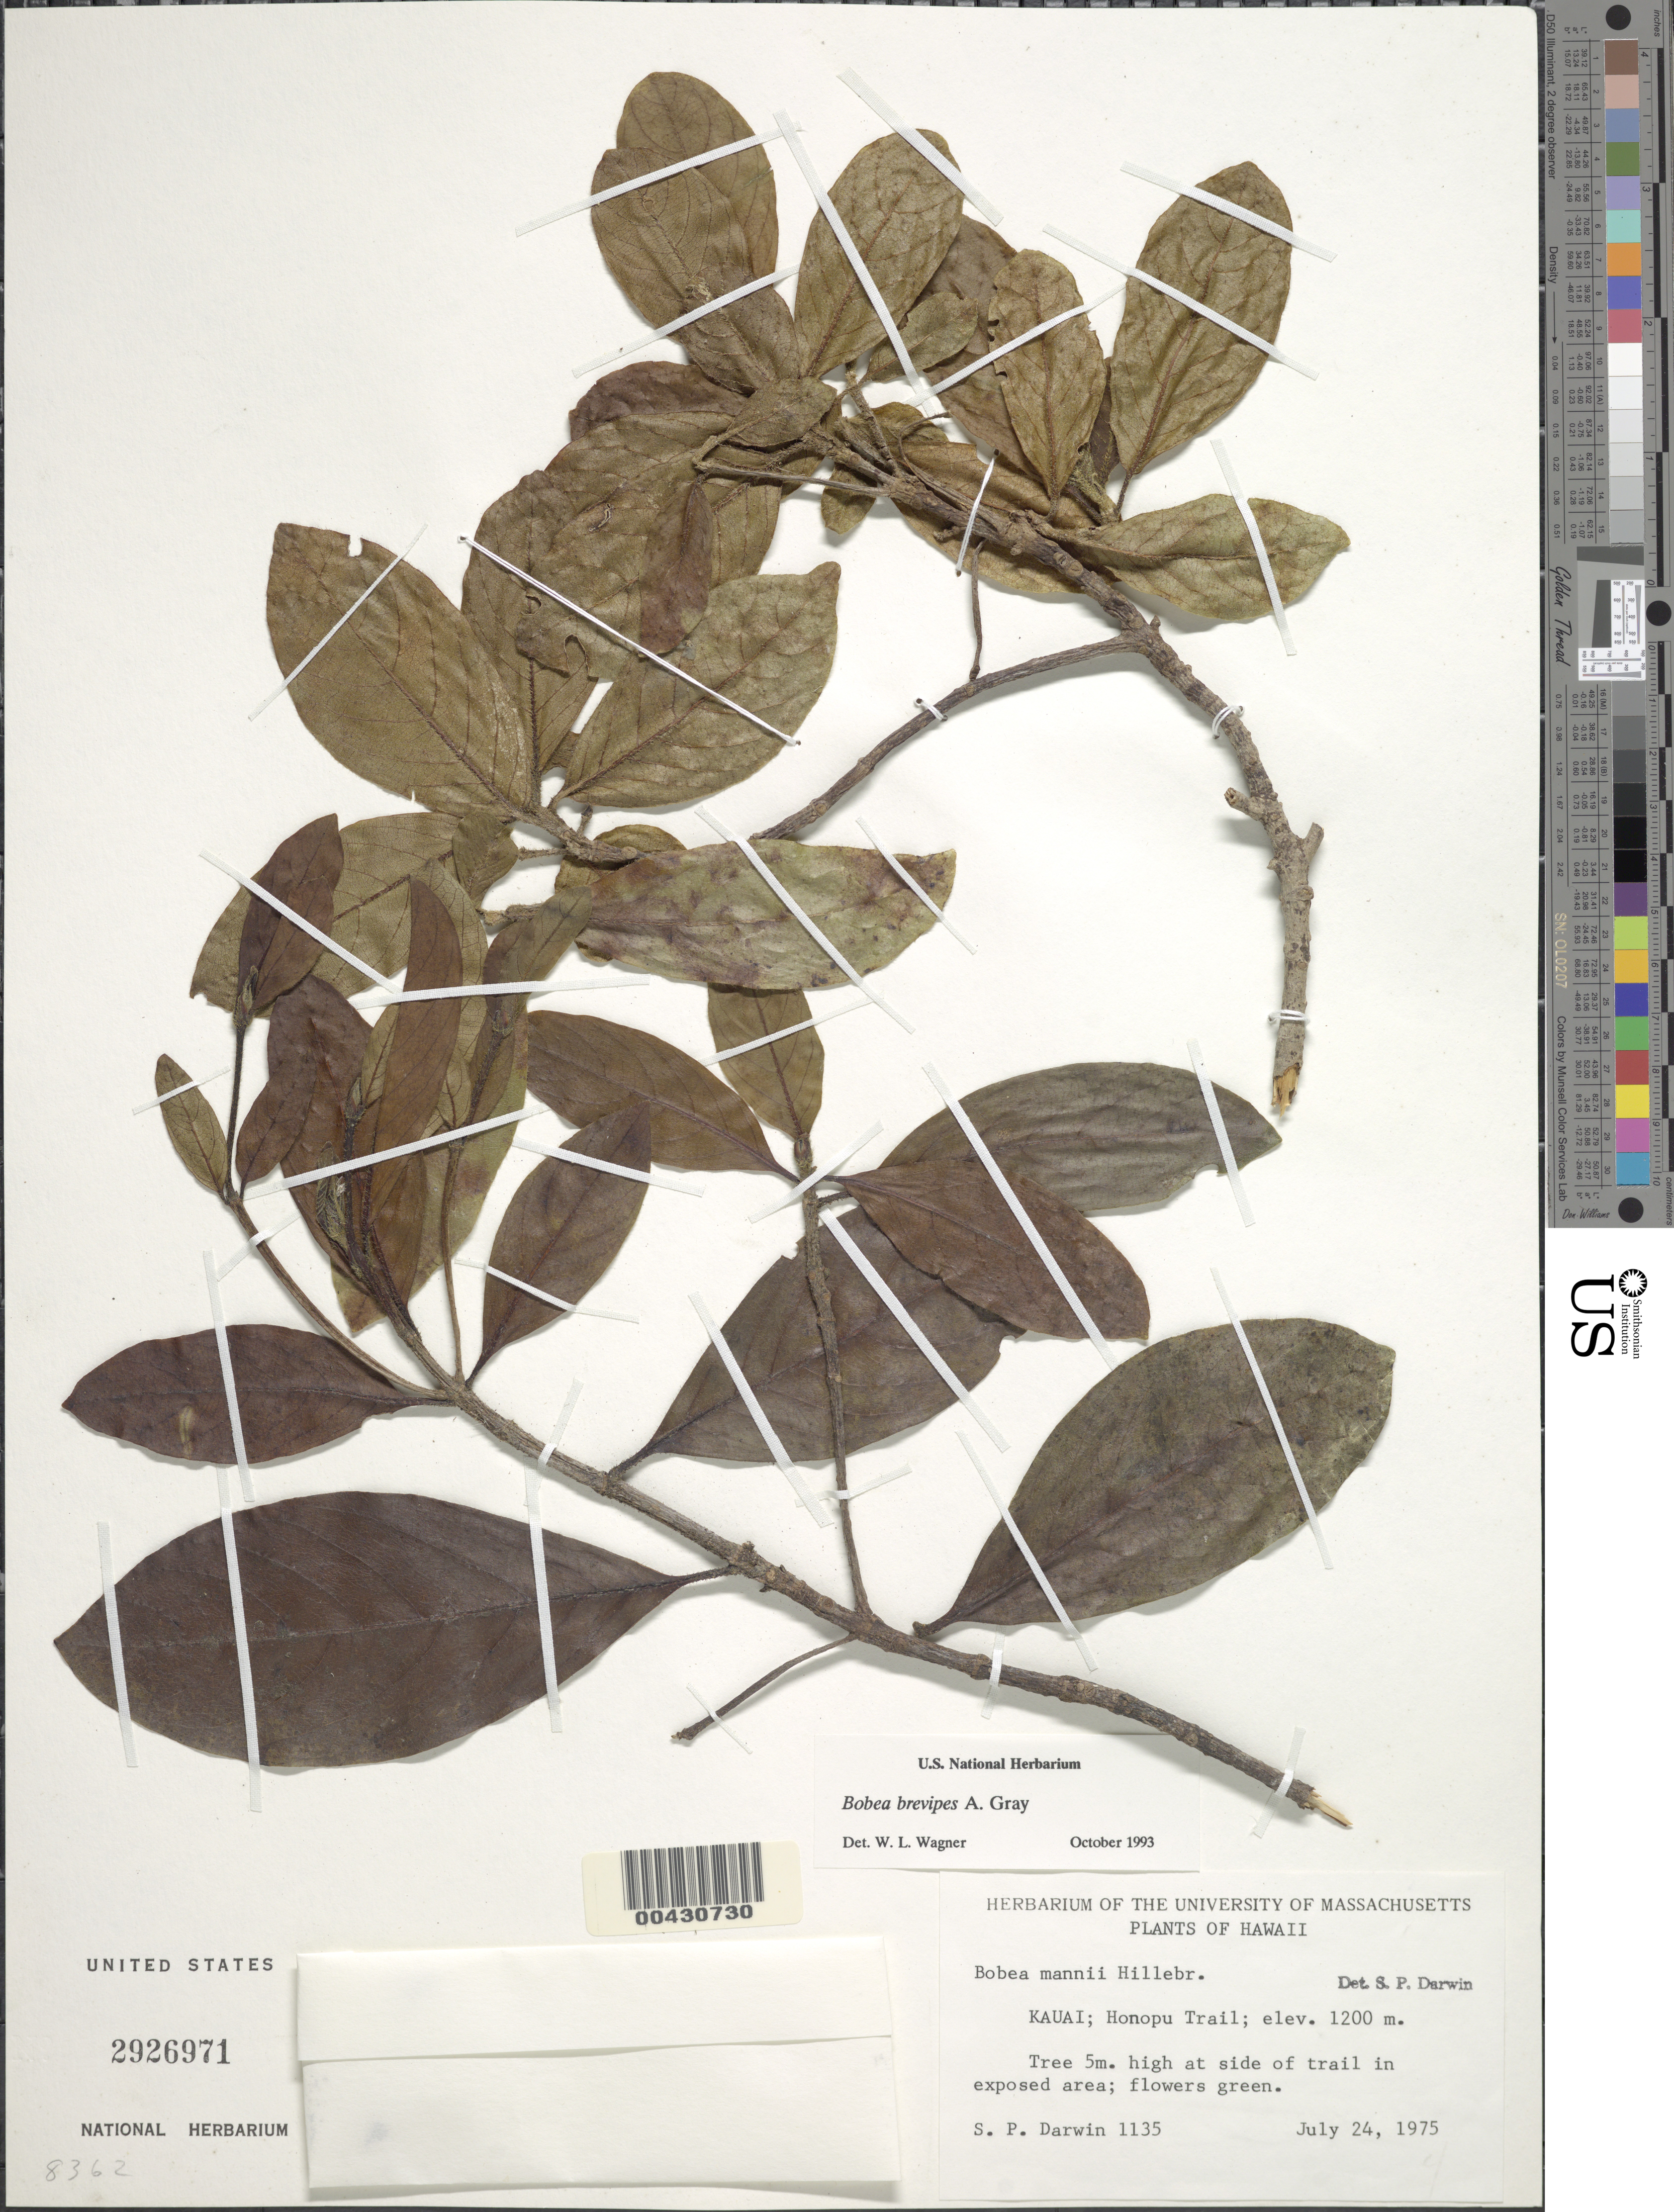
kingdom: Plantae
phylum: Tracheophyta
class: Magnoliopsida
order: Gentianales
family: Rubiaceae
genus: Bobea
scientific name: Bobea brevipes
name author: A. Gray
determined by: Wagner, W. L., (BOT), Smithsonian Institution - National Museum of Natural History (UNITED STATES)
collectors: S. P. Darwin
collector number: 1135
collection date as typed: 24 Jul 1975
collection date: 1975-07-24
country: United States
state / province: Hawaii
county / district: Kauai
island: Kaua'i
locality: Honopu Trail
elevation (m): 1200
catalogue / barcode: US 2926971